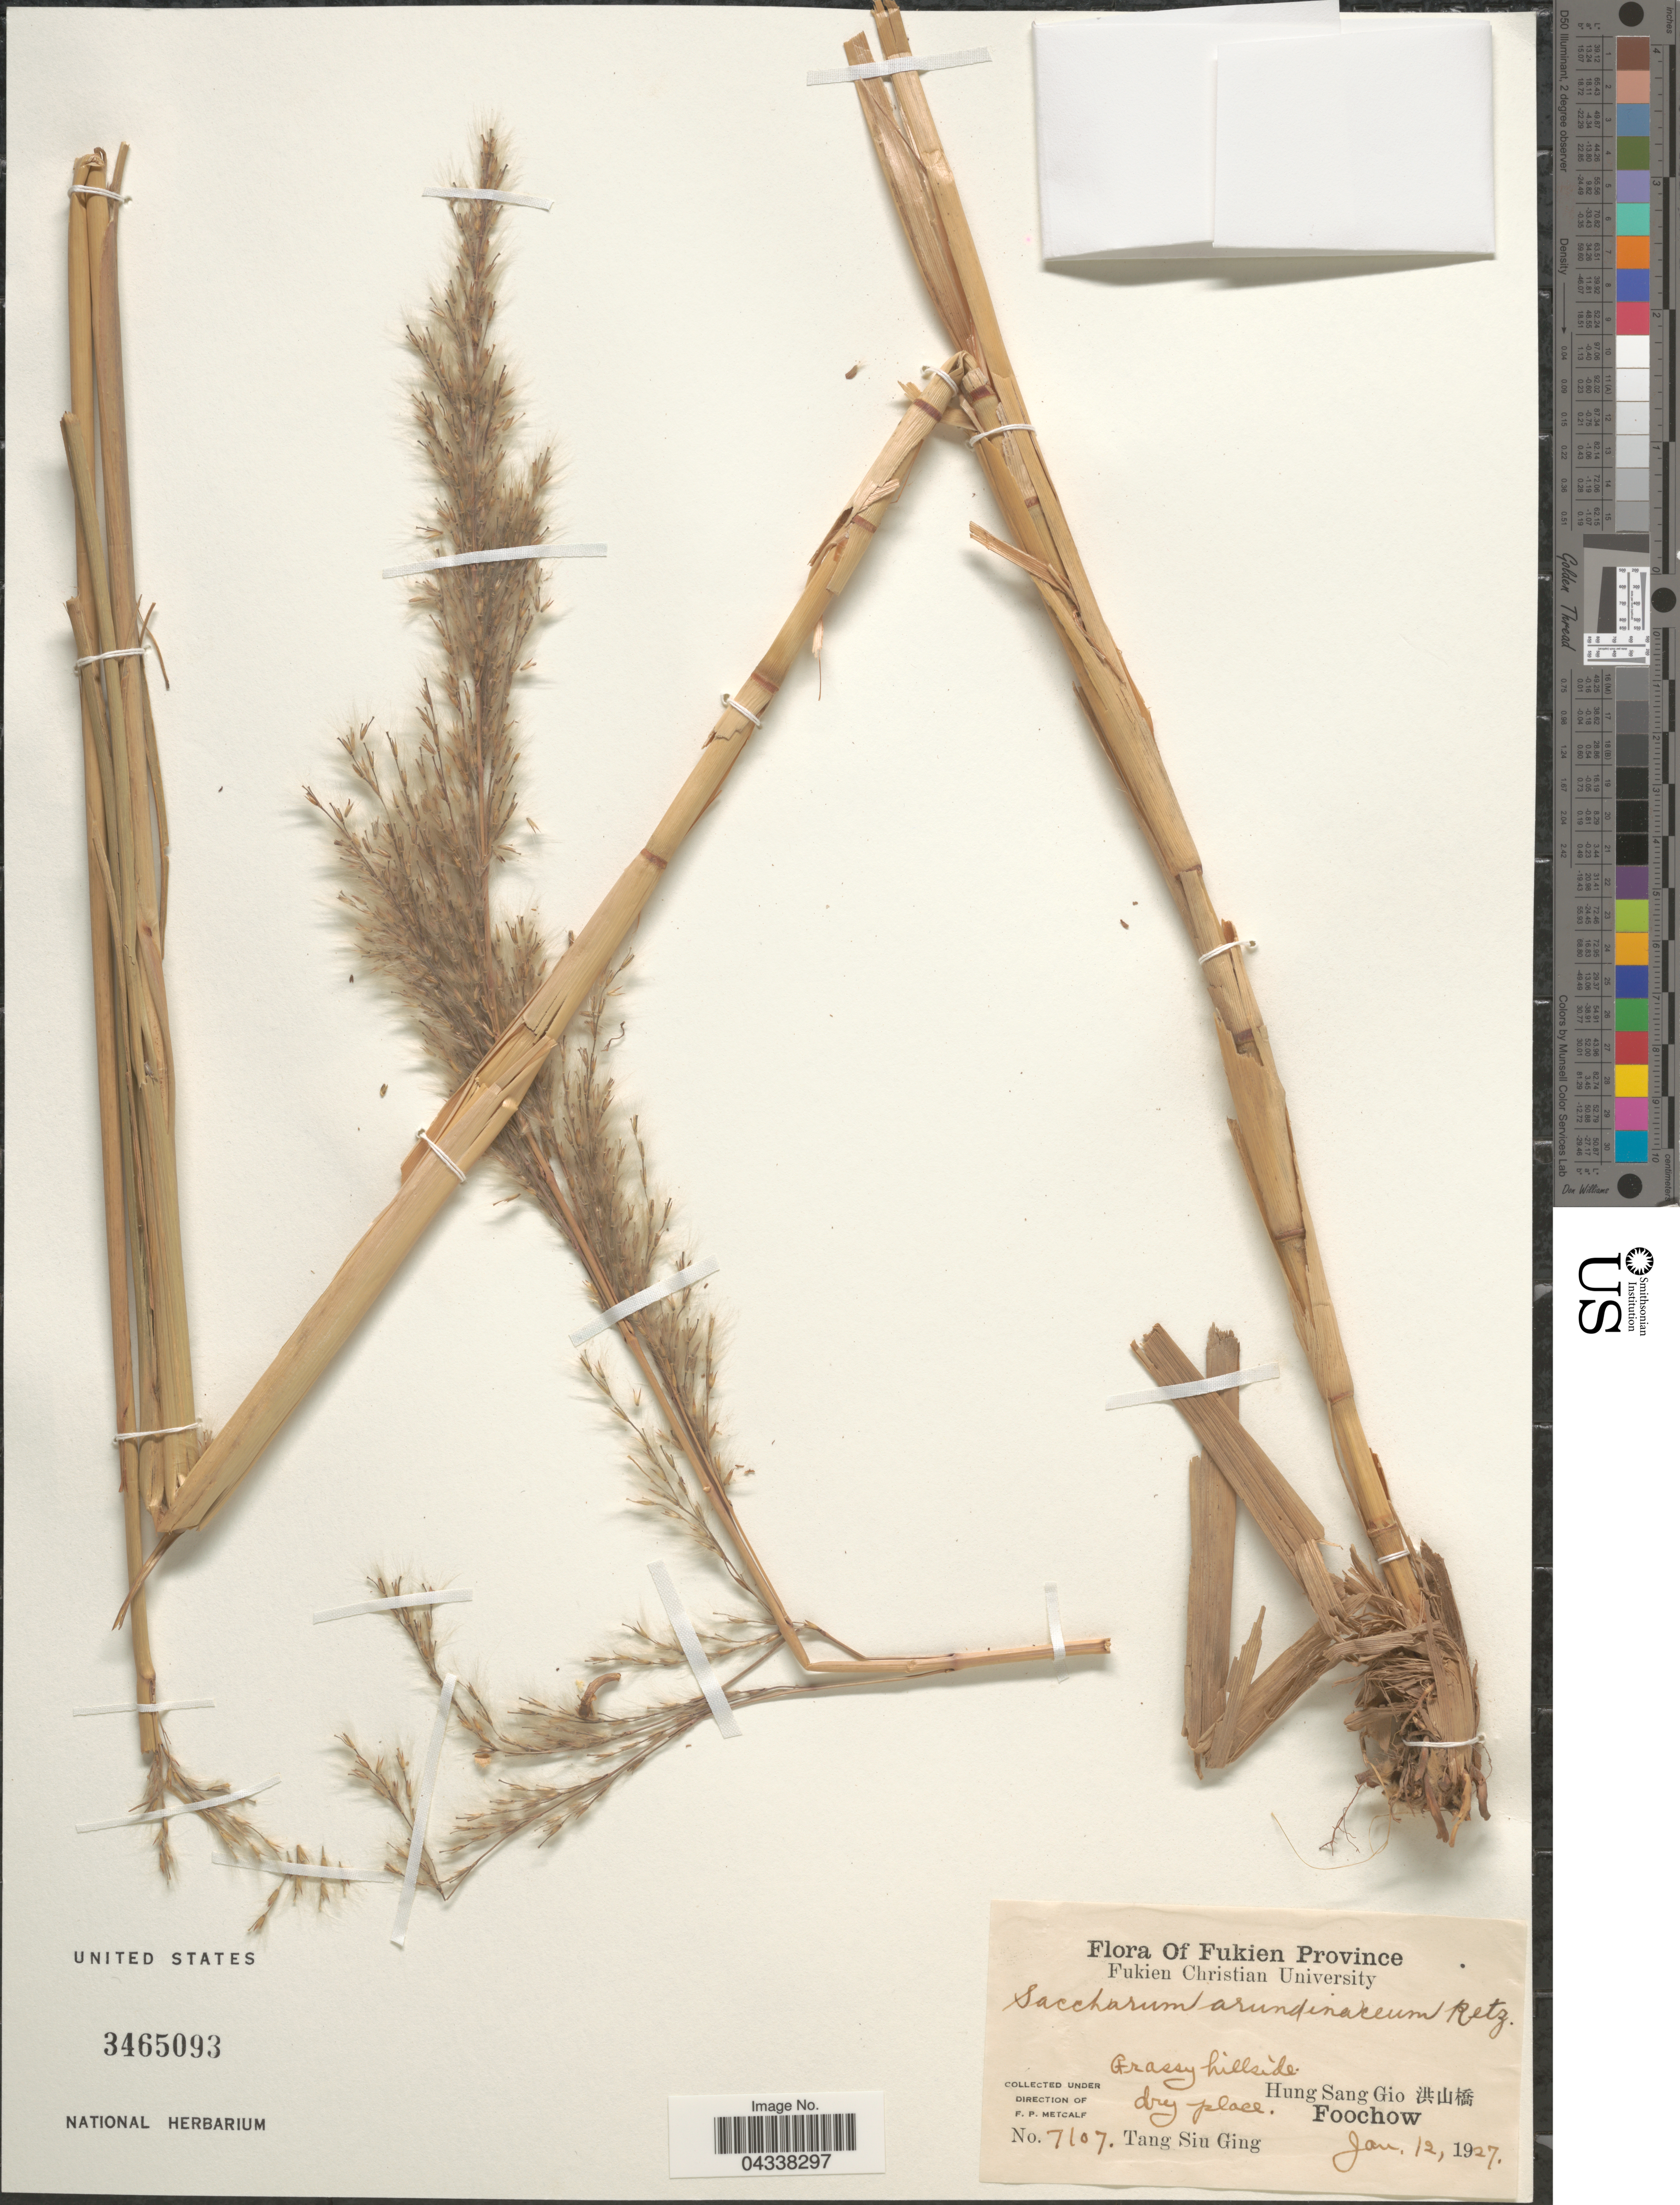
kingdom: Plantae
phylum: Tracheophyta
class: Liliopsida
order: Poales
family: Poaceae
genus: Tripidium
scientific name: Tripidium arundinaceum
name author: (Retz.) Welker et al.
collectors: T. Ging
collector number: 7107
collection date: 1927-01-12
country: China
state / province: Fujian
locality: Fukien Province. Grassy hillside. Hung Sang Gio X. Foochow.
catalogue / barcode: US 3465093